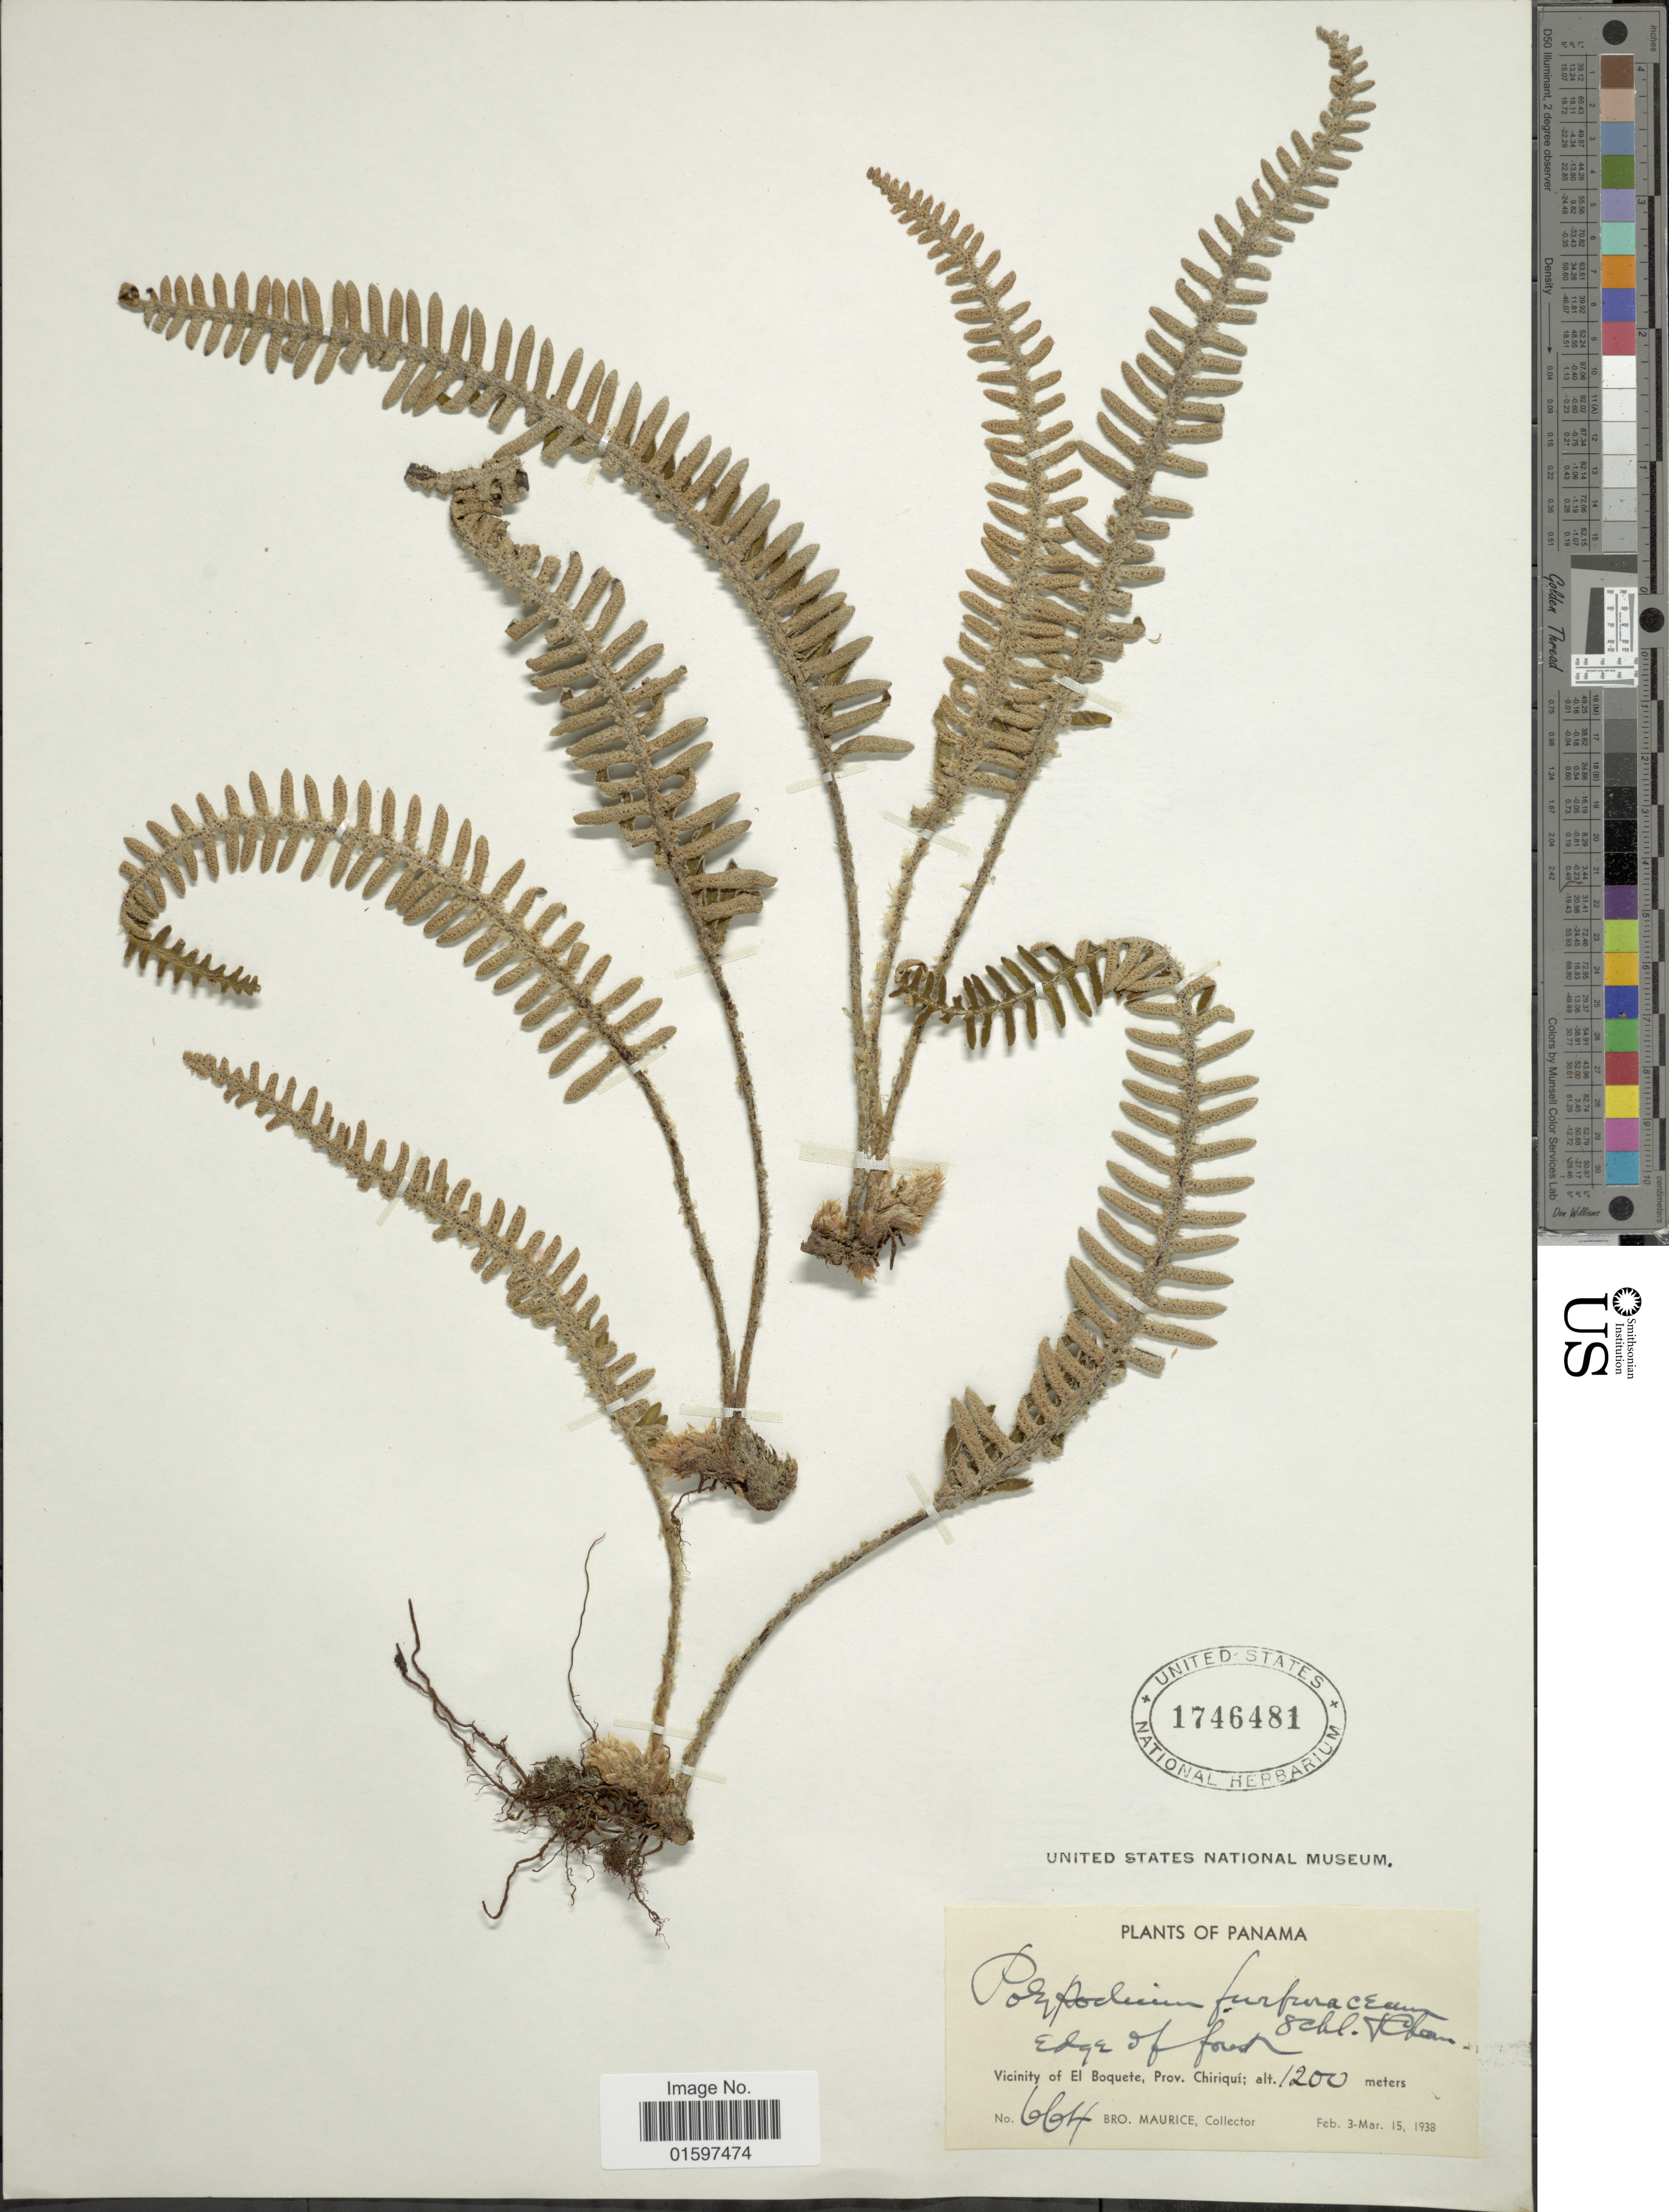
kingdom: Plantae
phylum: Tracheophyta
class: Polypodiopsida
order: Polypodiales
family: Polypodiaceae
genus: Pleopeltis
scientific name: Pleopeltis furfuracea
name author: (Schltdl. & Cham.) A.R. Sm. & Tejero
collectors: B. Maurice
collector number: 664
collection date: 1938-02-03/1938-03-15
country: Panama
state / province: Chiriqui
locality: Panama, Vicinity of El Boquete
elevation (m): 1200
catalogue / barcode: US 1746481